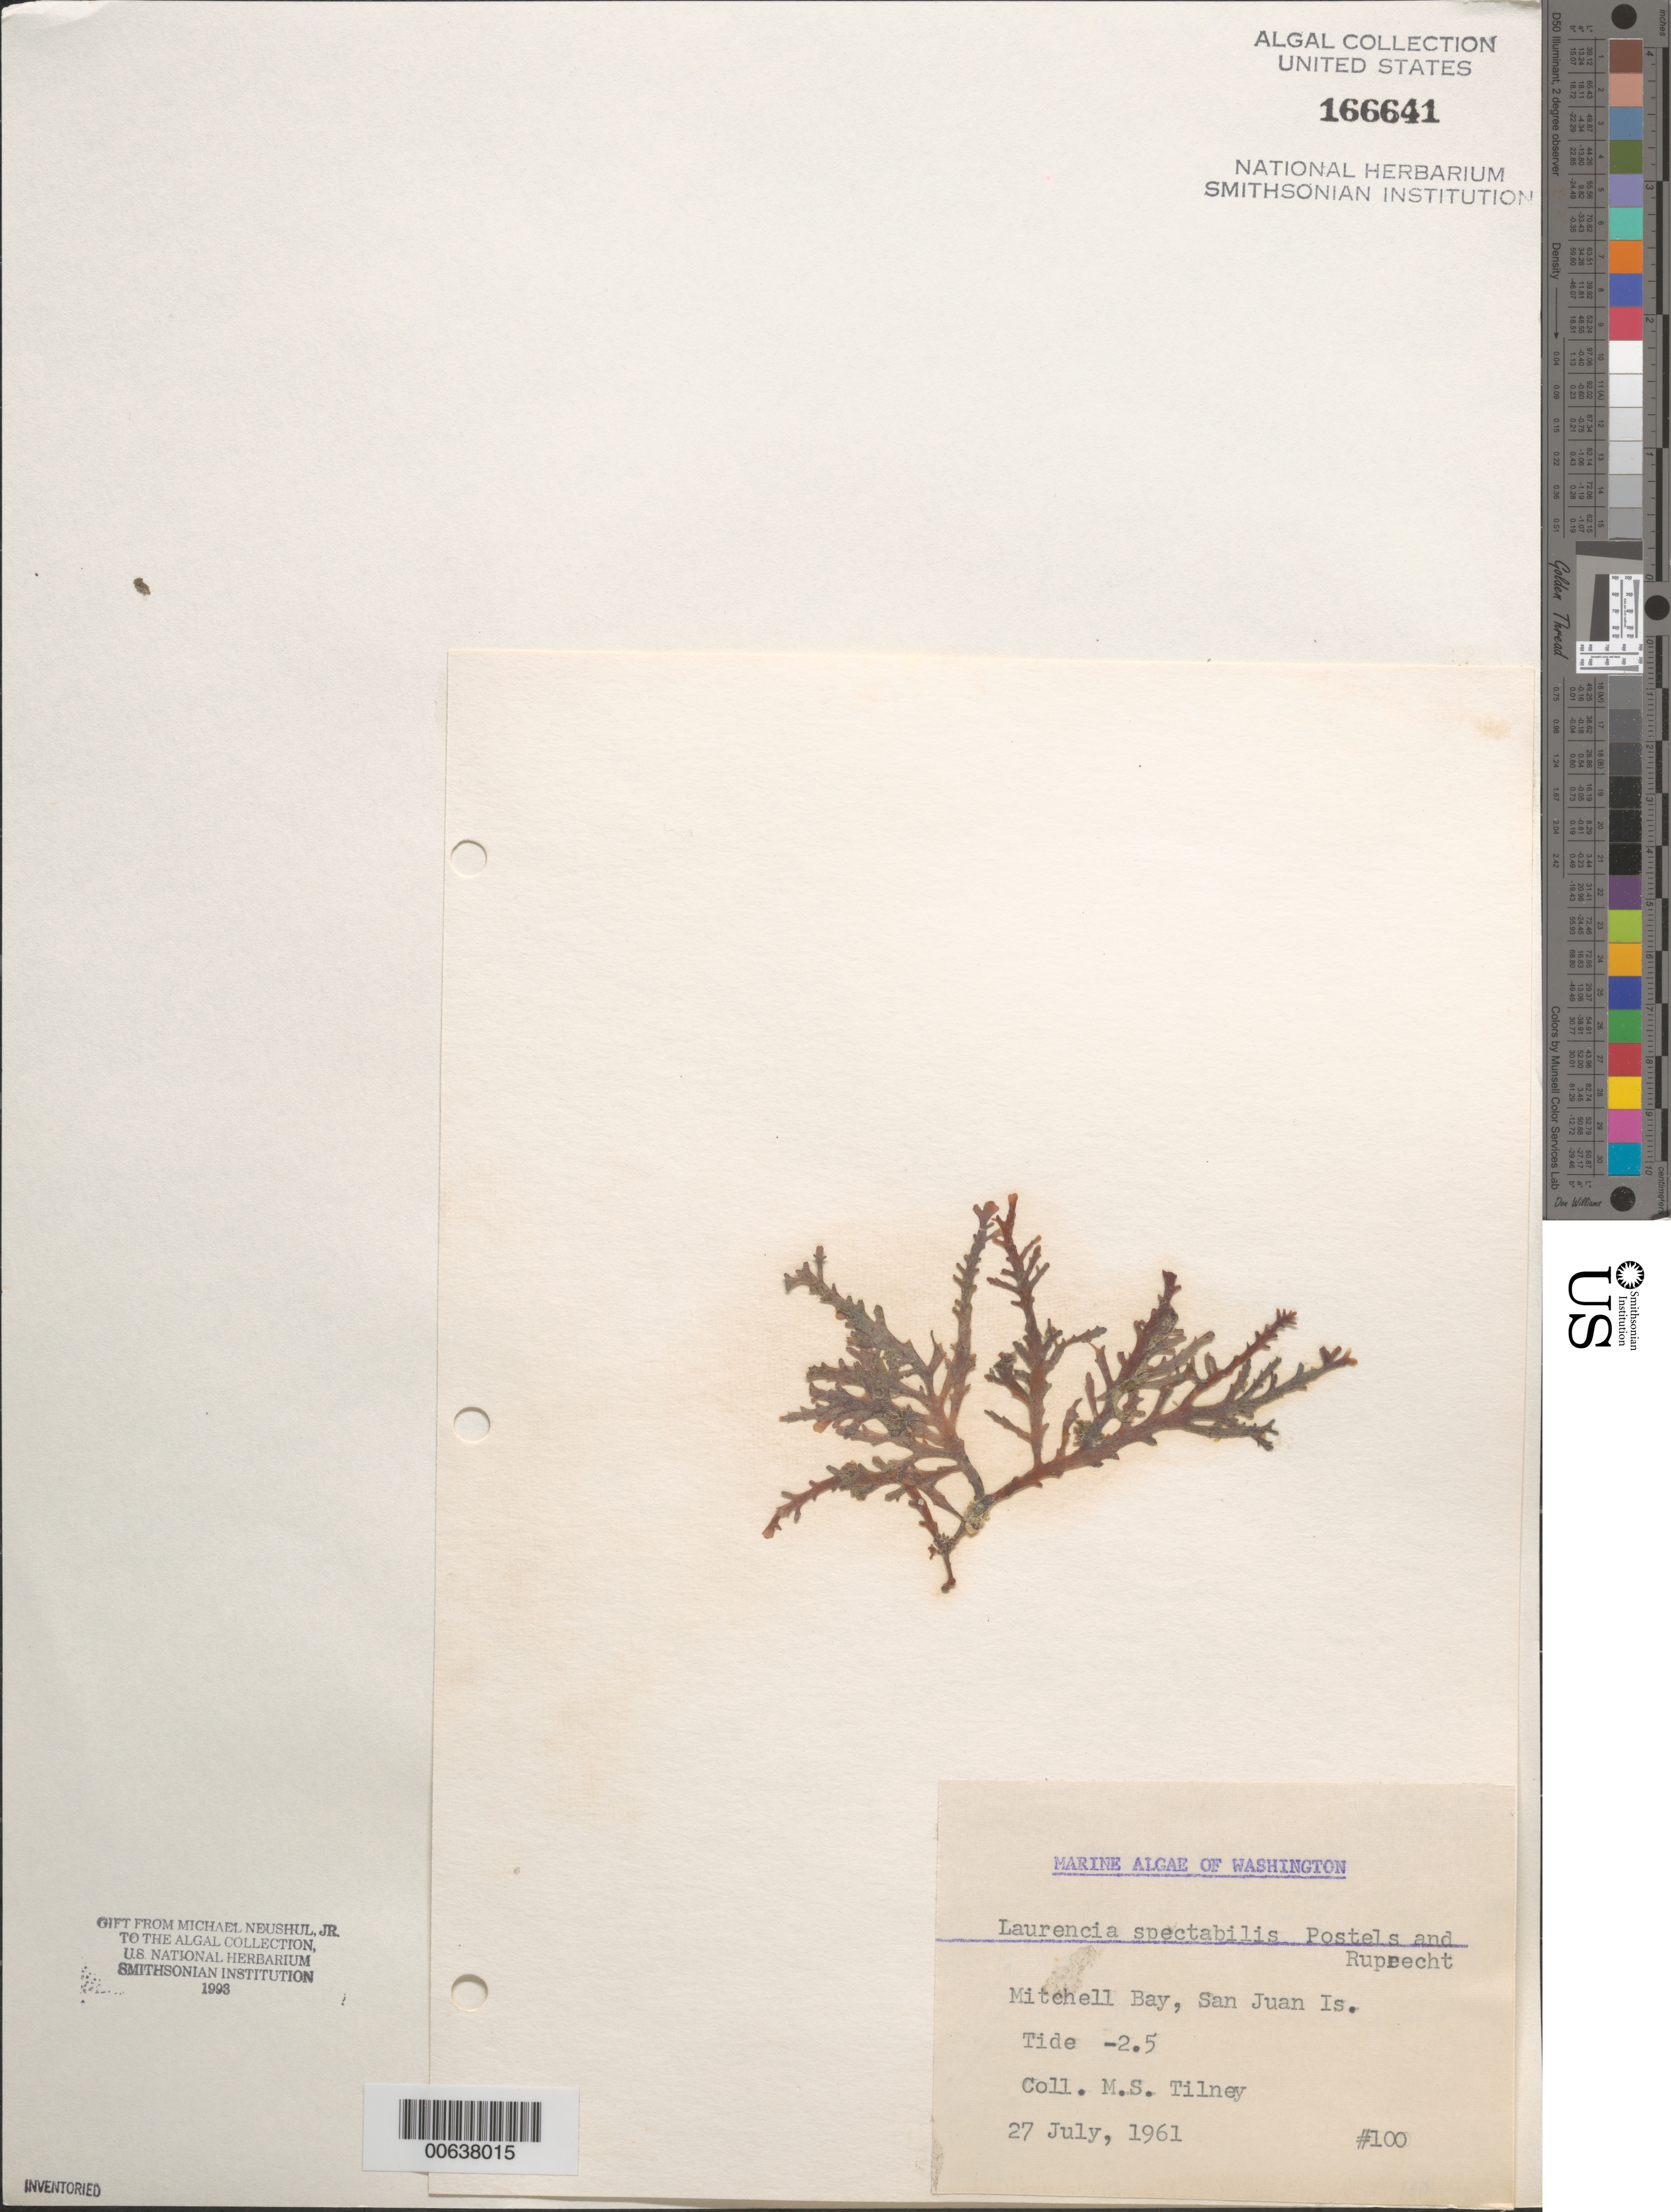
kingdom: Plantae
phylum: Rhodophyta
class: Florideophyceae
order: Ceramiales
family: Rhodomelaceae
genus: Osmundea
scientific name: Osmundea spectabilis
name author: (Postels & Rupr.) K.W. Nam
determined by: Algae name updating Project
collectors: J. Carlson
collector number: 100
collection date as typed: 27 Jul 1961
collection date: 1961-07-27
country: United States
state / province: Washington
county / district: San Juan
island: San Juan Island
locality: Mitchell Bay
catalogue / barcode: US 166641